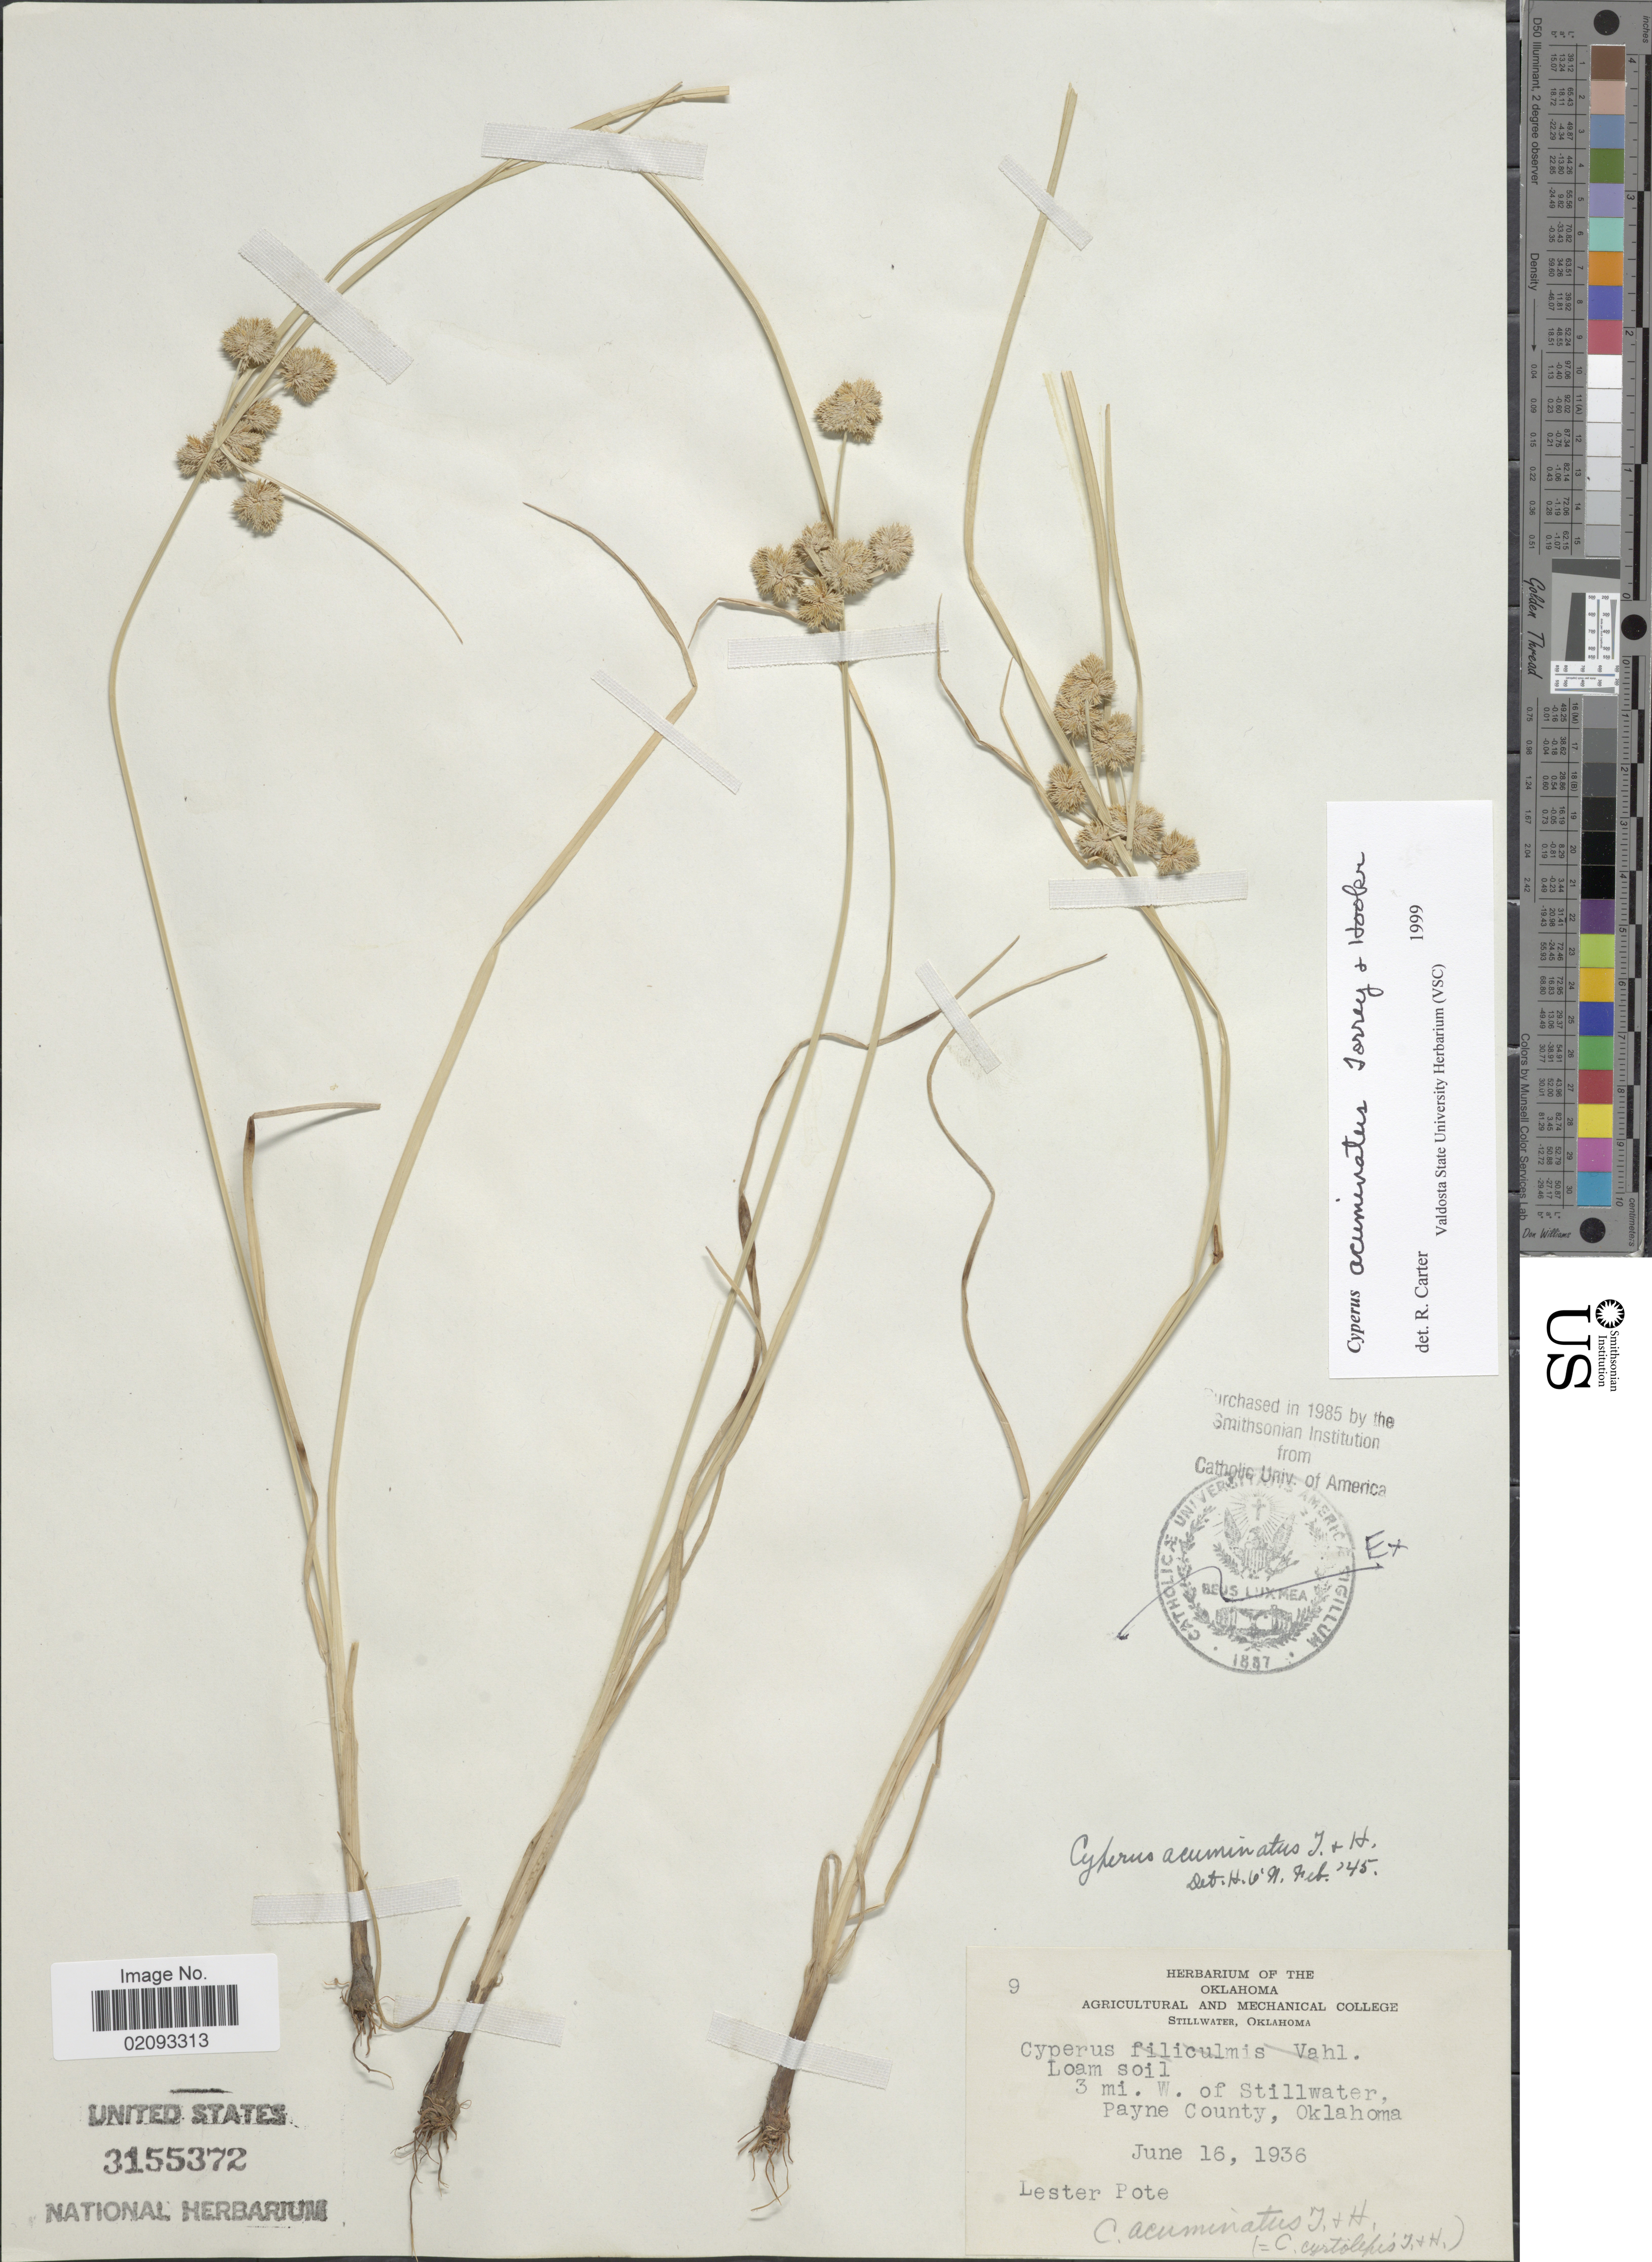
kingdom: Plantae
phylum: Tracheophyta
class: Liliopsida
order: Poales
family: Cyperaceae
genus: Cyperus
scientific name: Cyperus acuminatus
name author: Torr. & Hook.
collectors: L. Pote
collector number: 9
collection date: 1936-06-16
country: United States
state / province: Oklahoma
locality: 3 mi. W. of Stillwater, Payne County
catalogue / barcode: US 3155372